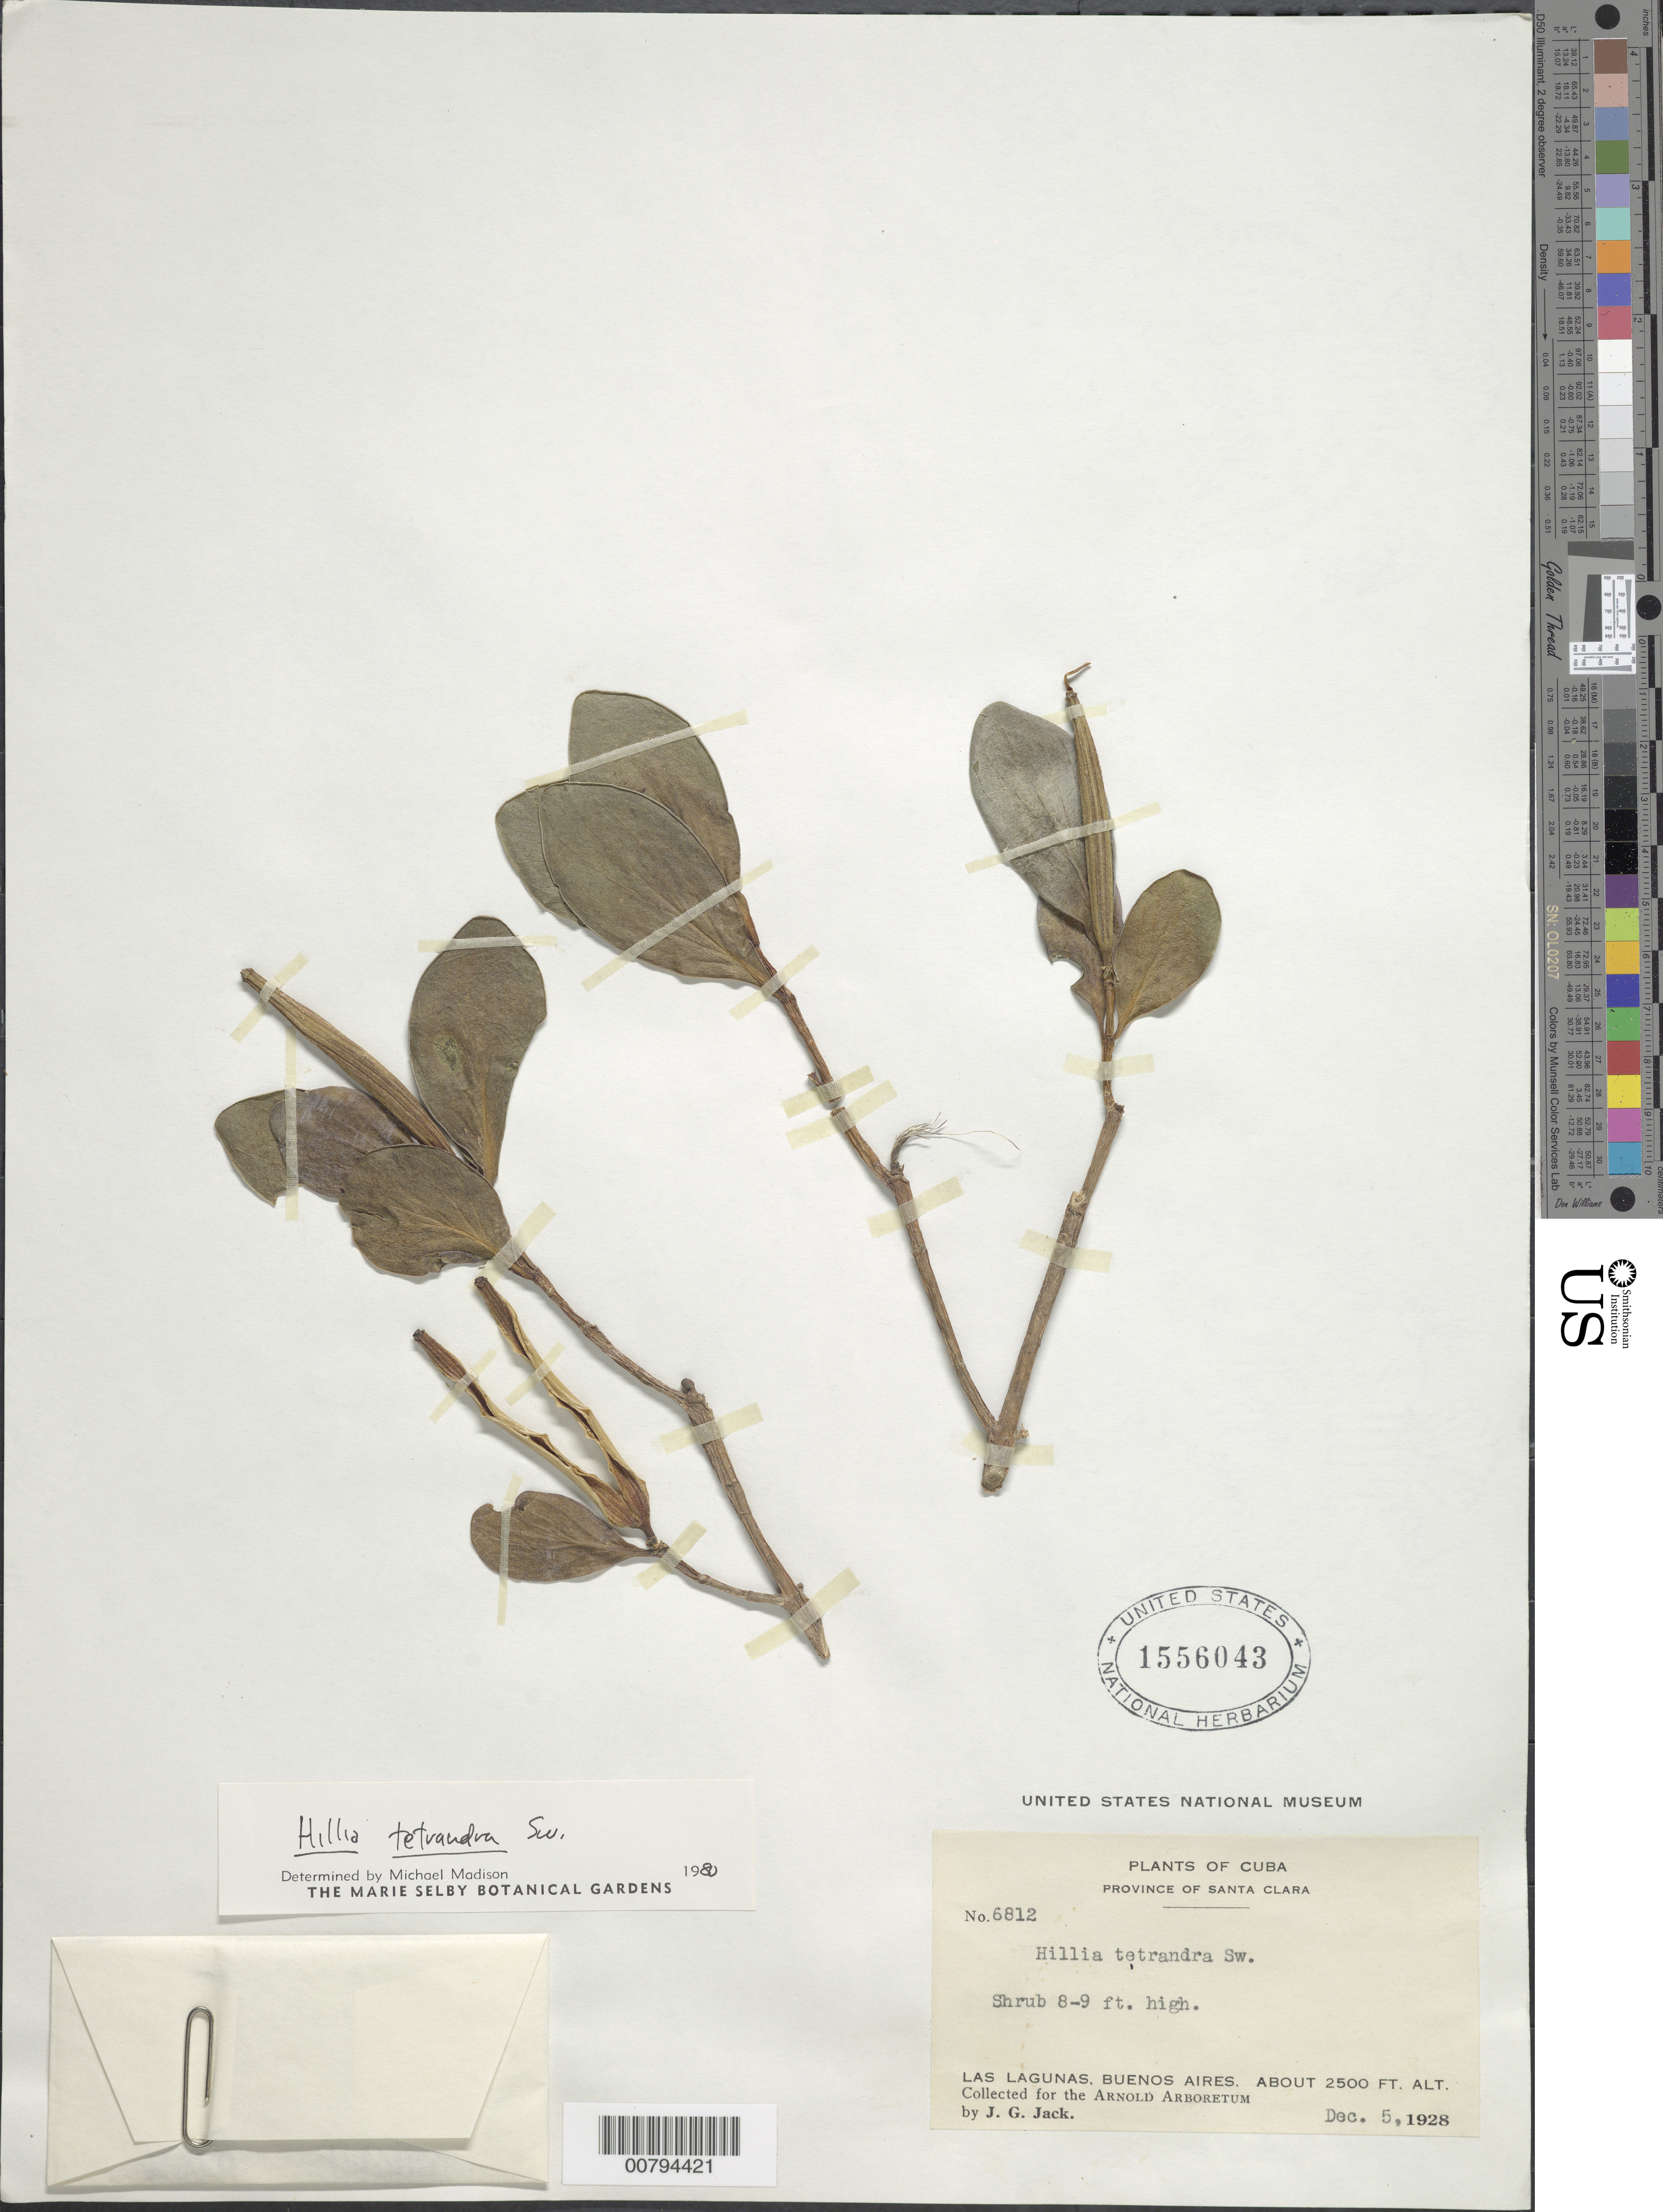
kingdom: Plantae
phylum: Tracheophyta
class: Magnoliopsida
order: Gentianales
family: Rubiaceae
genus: Hillia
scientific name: Hillia tetrandra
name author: Sw.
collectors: J. G. Jack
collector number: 6812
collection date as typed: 05 Dec 1928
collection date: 1928-12-05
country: Cuba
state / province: Las Villas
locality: Las Lagunas, Buenos Aires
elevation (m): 762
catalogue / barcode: US 1556043